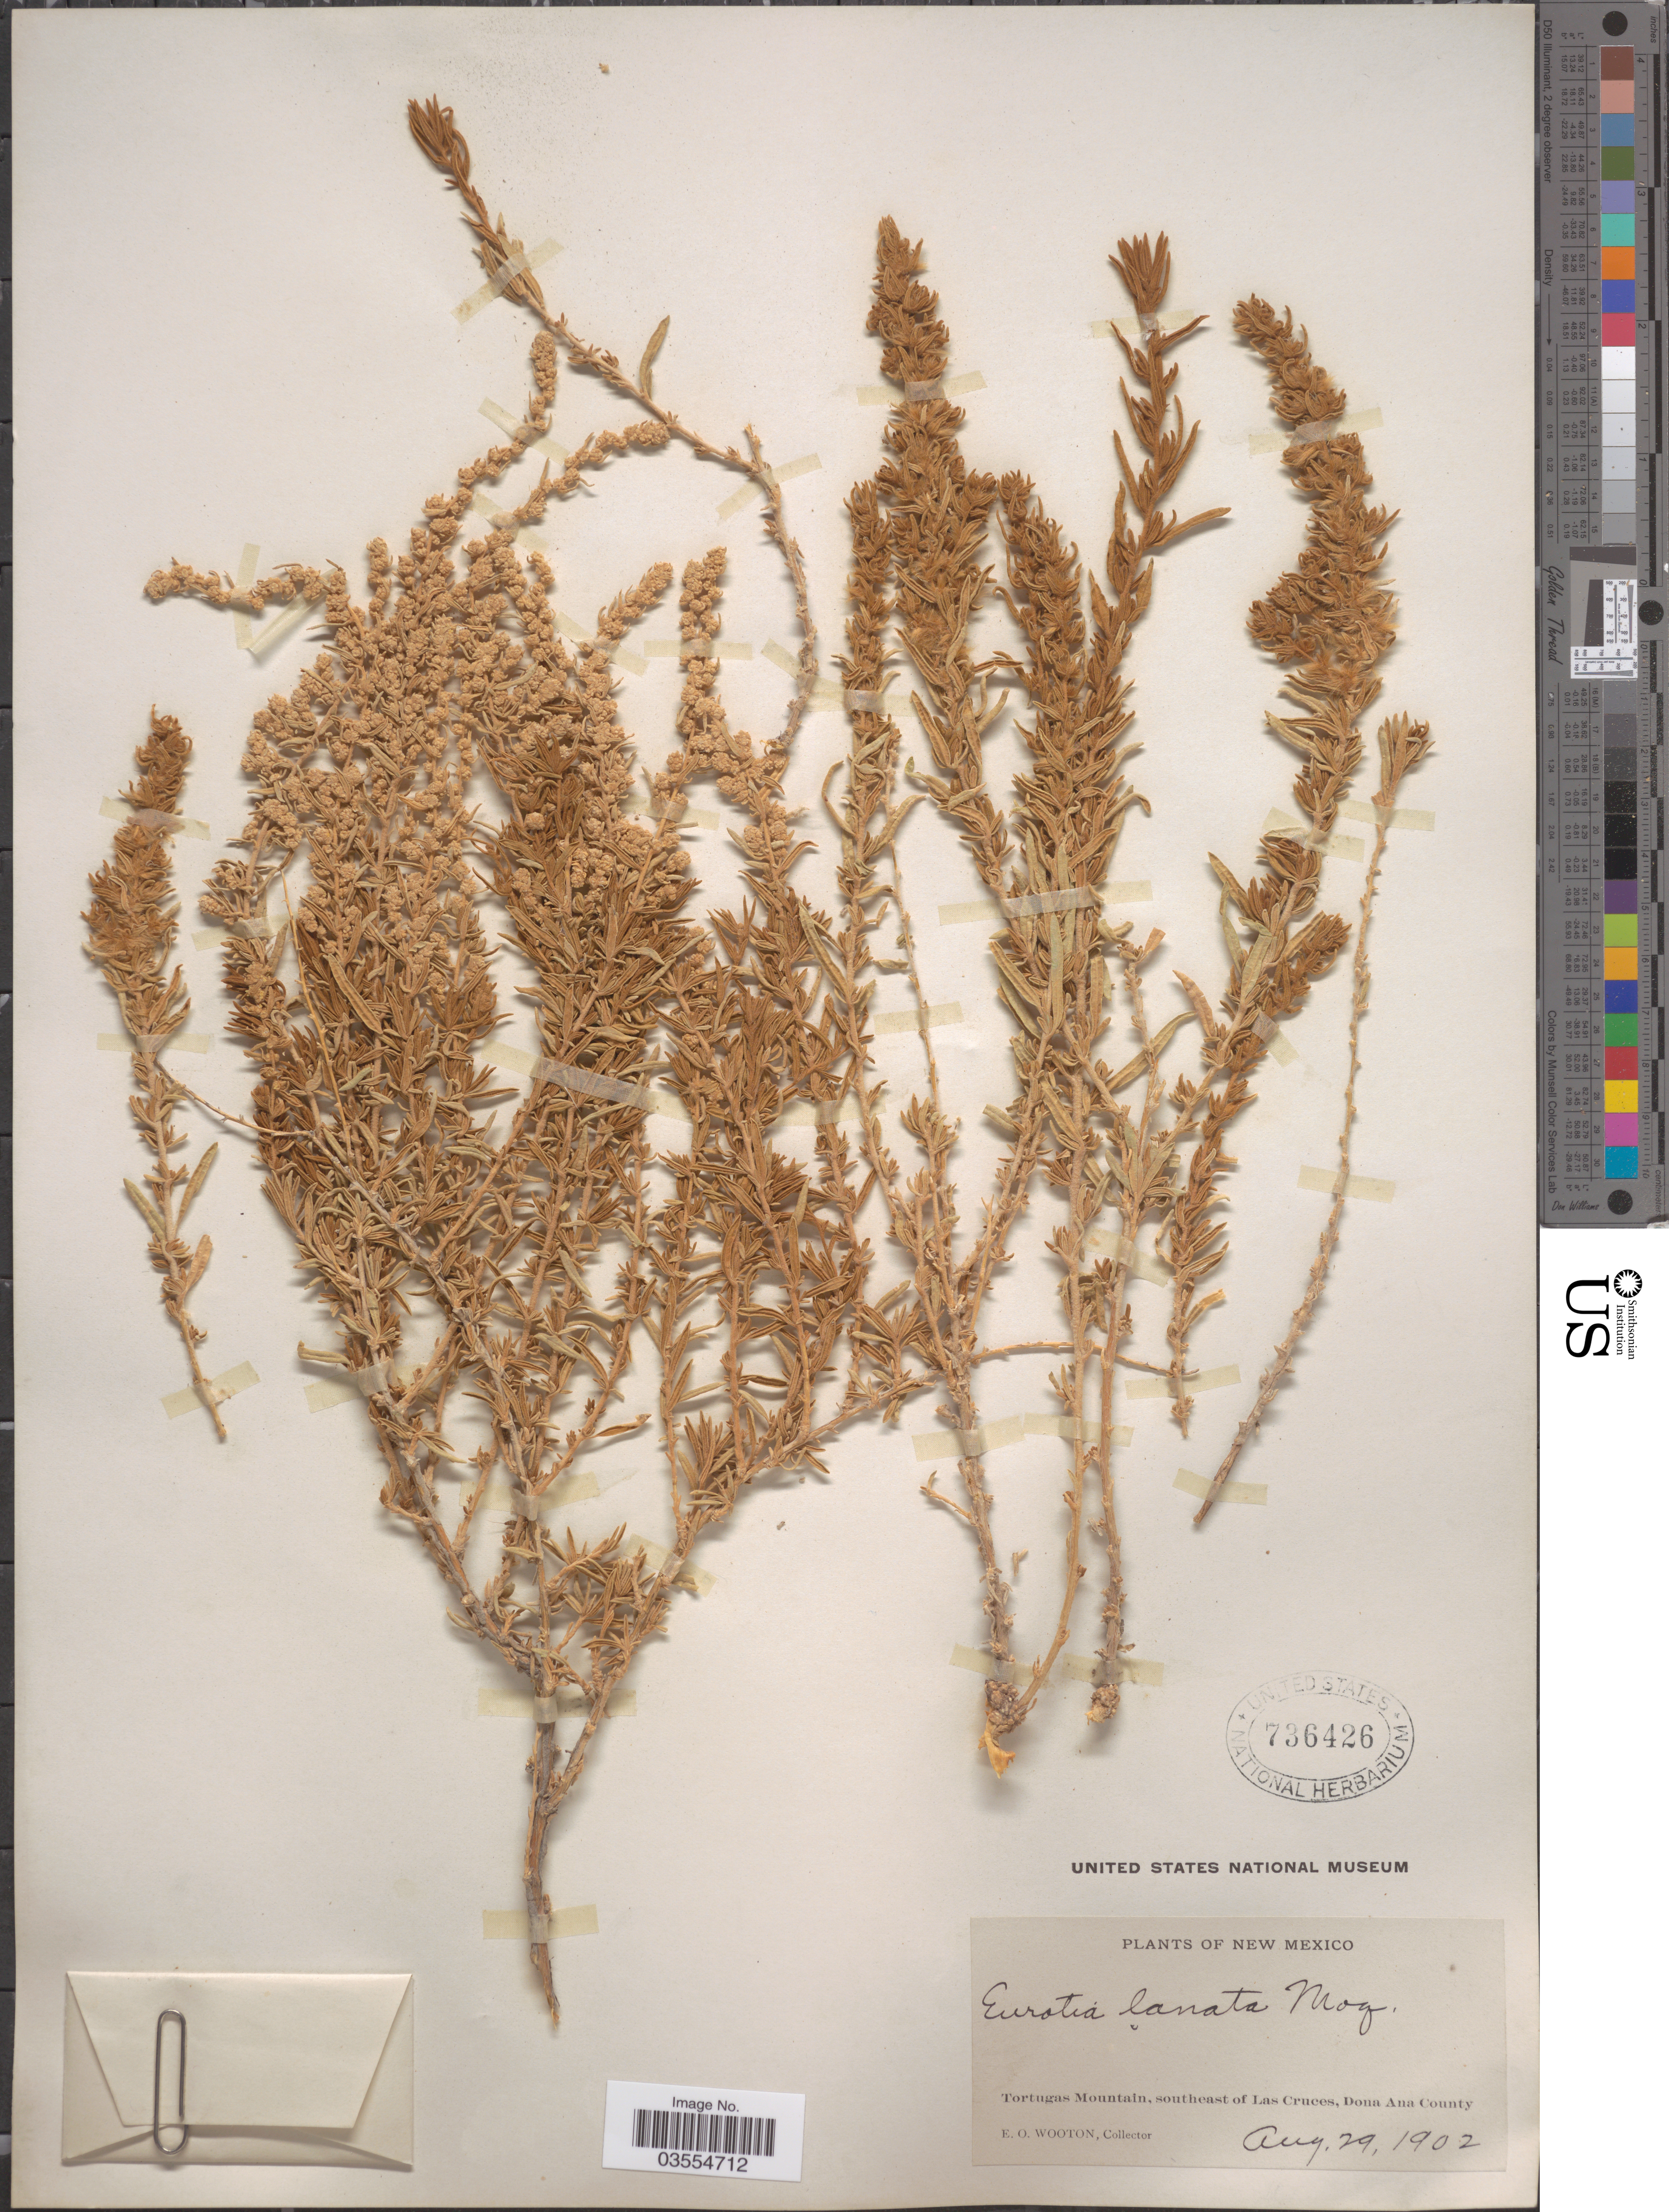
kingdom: Plantae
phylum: Tracheophyta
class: Magnoliopsida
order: Caryophyllales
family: Amaranthaceae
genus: Krascheninnikovia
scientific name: Krascheninnikovia lanata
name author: (Pursh) A. Meeuse & A.Smit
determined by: U.S. National Herbarium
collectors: E. O. Wooton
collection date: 1902-08-29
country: United States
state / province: New Mexico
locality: Tortugas Mountain, southeast of Las Cruces, Dona Ana County.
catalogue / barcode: US 736426